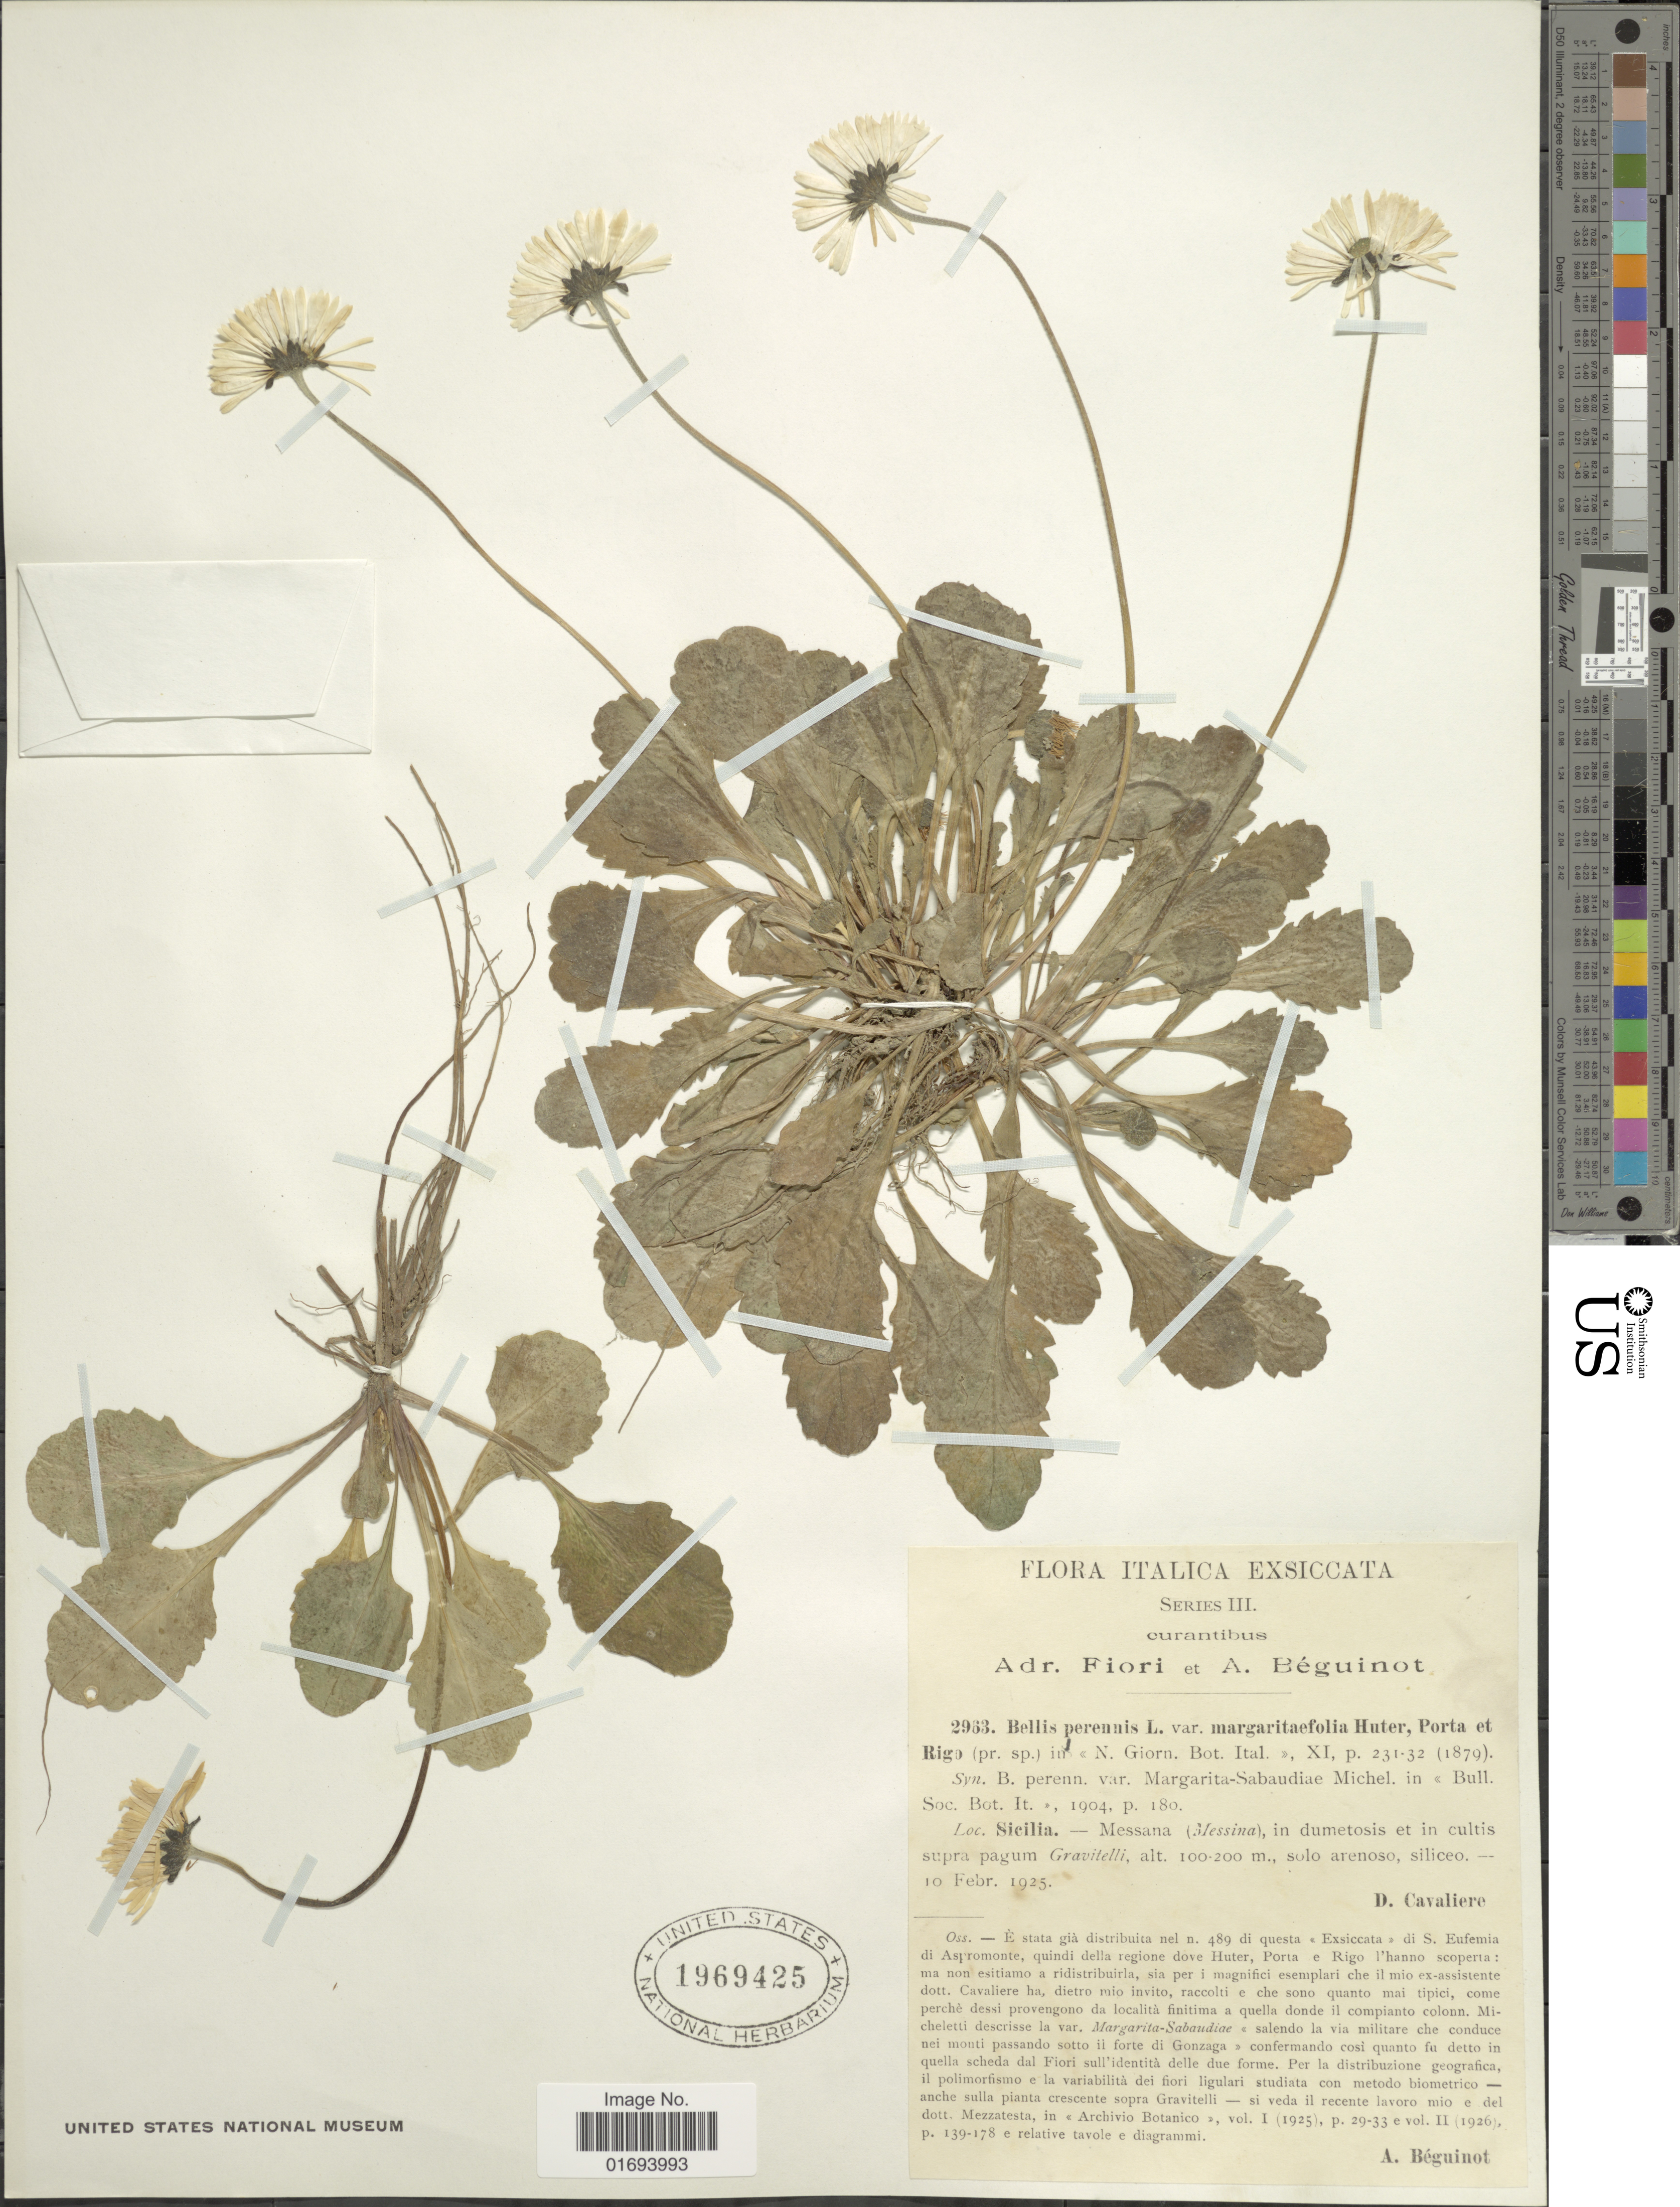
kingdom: Plantae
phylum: Tracheophyta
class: Magnoliopsida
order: Asterales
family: Asteraceae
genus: Bellis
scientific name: Bellis perennis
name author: L.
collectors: D. Cavaliere & A. Béguinot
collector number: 2963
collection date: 1925-02-10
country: Italy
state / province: Siciliana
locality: Sicilia- Messana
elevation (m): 100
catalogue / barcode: US 1969425